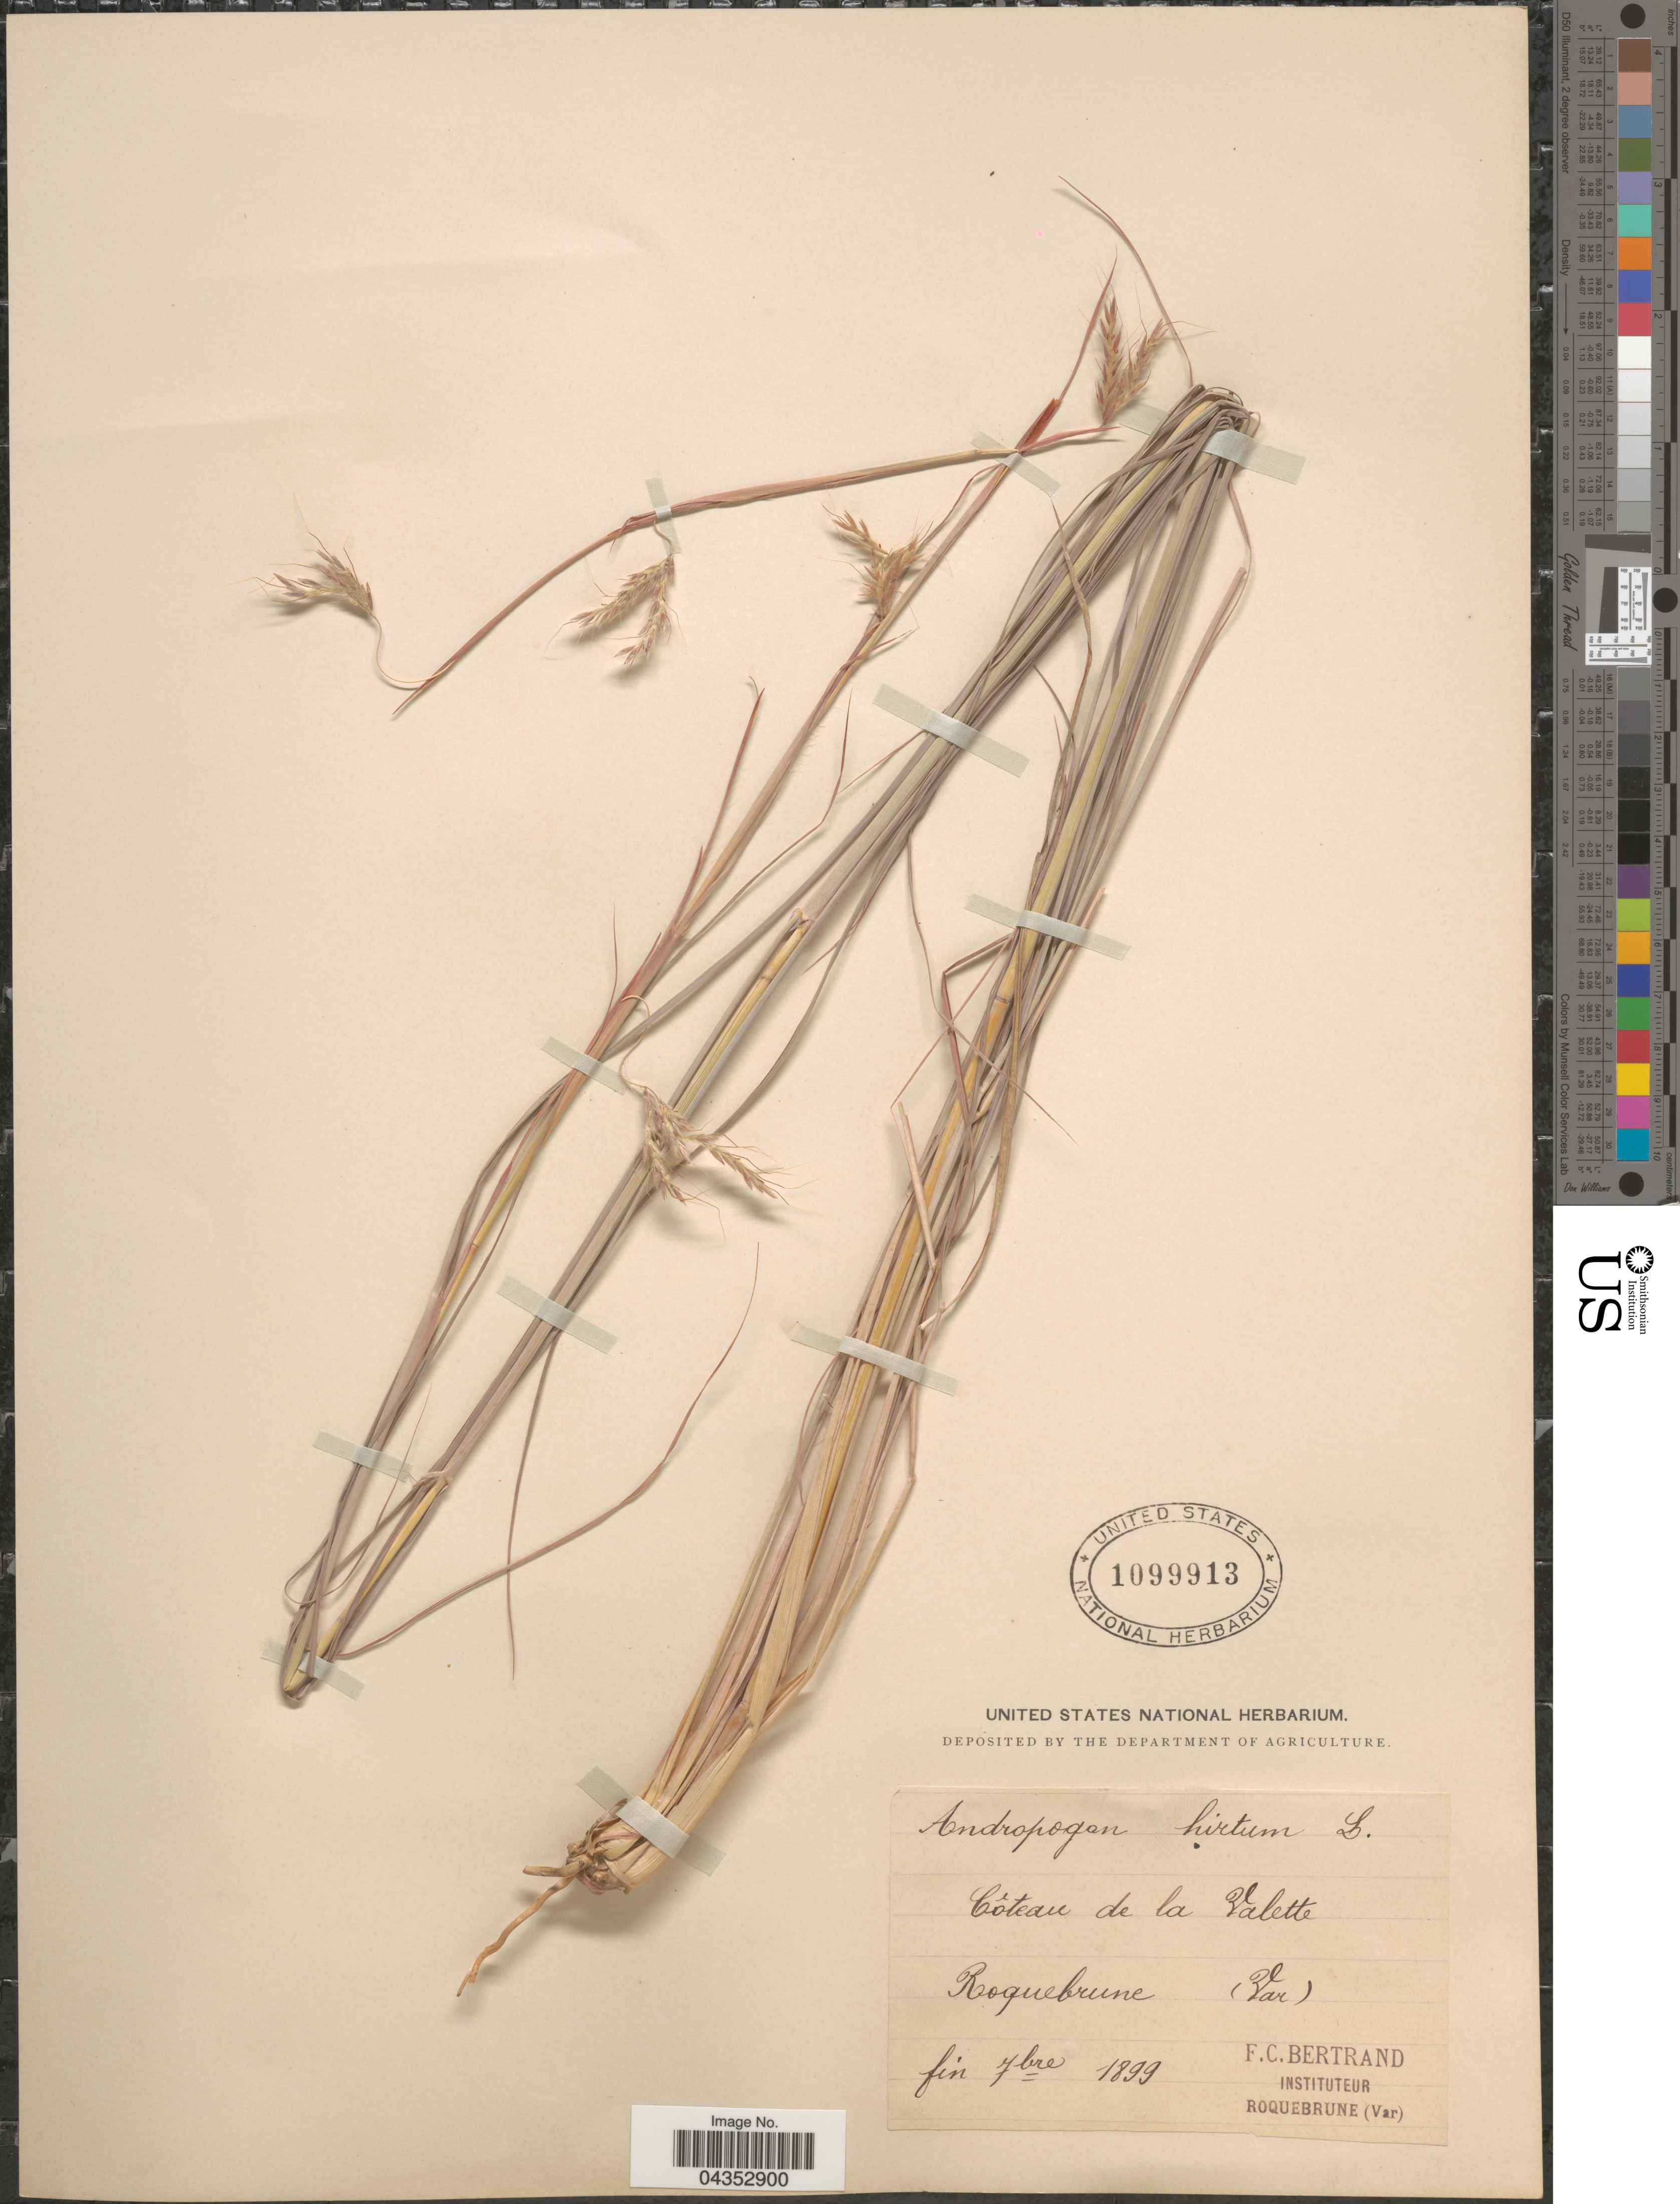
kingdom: Plantae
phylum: Tracheophyta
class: Liliopsida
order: Poales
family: Poaceae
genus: Hyparrhenia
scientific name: Hyparrhenia hirta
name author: (L.) Stapf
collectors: F. C. Bertrand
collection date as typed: fin 7bre 1899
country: France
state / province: Provence-Alpes-Côte d'Azur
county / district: Var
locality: Côteau de la Valette. Roquebrune (Var).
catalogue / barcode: US 1099913